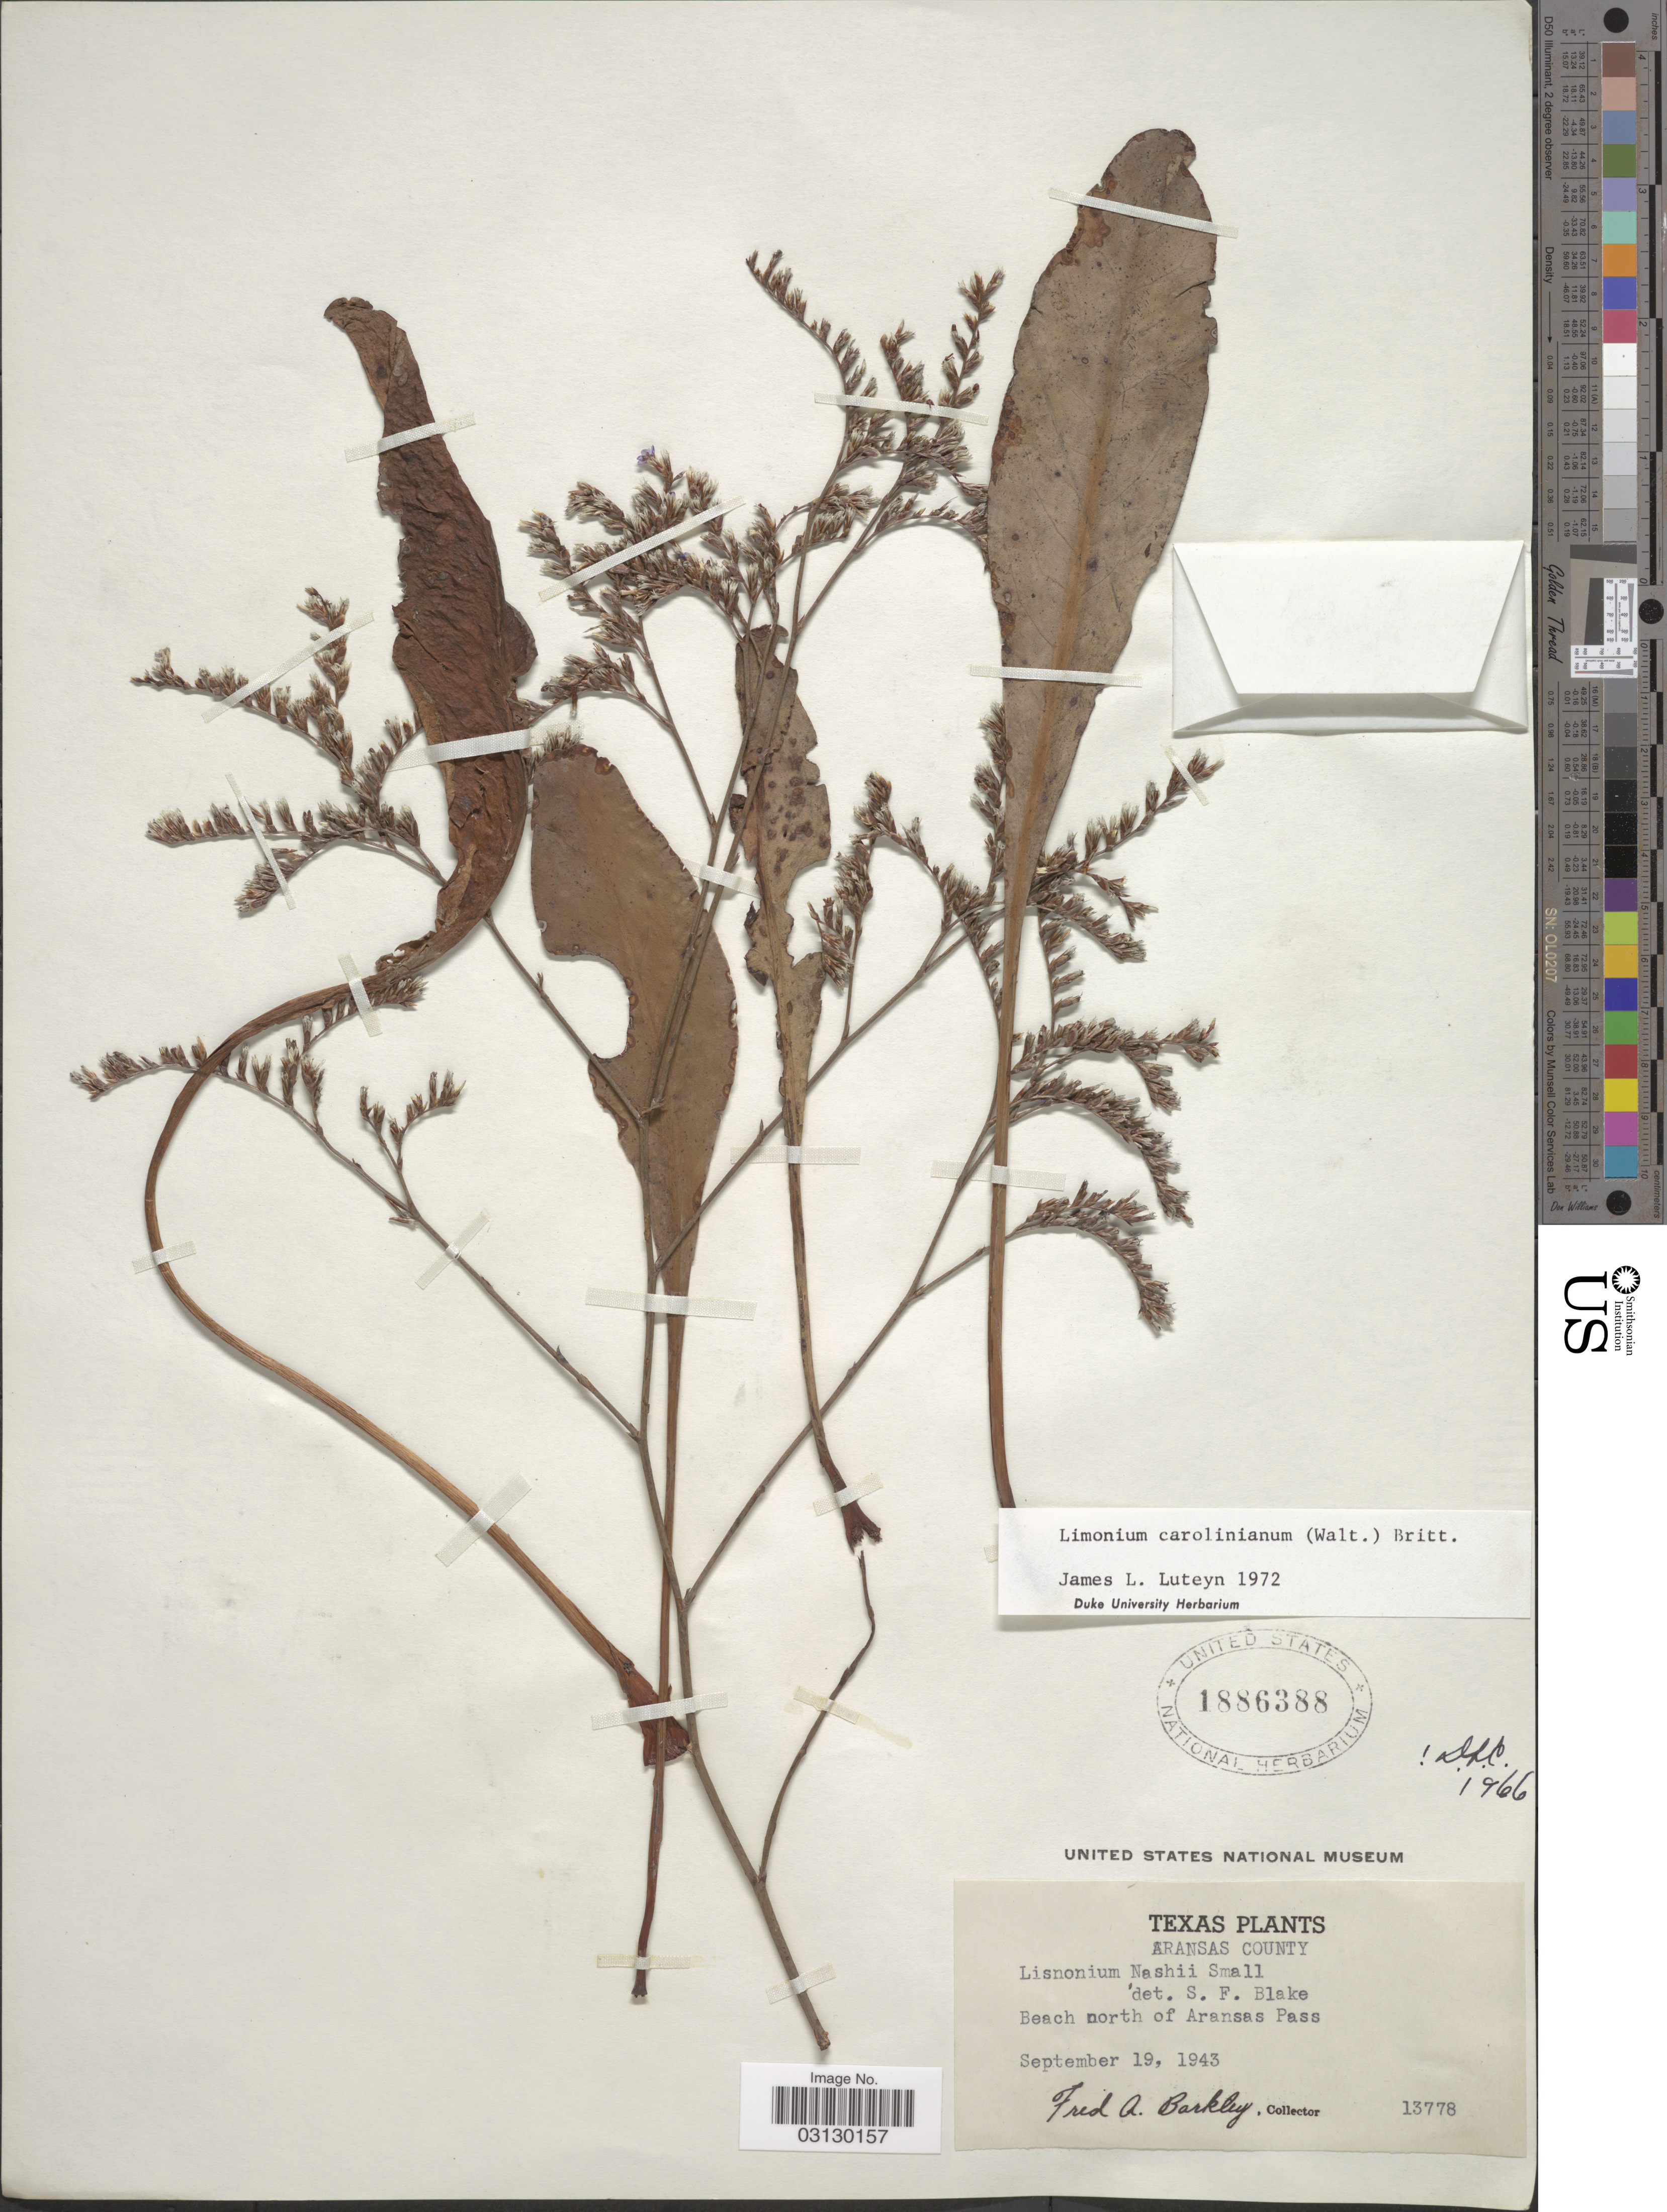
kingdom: Plantae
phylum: Tracheophyta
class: Magnoliopsida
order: Caryophyllales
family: Plumbaginaceae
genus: Limonium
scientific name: Limonium carolinianum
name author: (Walter) Britton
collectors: F. A. Barkley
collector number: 13778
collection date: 1943-09-19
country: United States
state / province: Texas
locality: Aransas County. Beach north of Aransas Pass.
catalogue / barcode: US 1886388